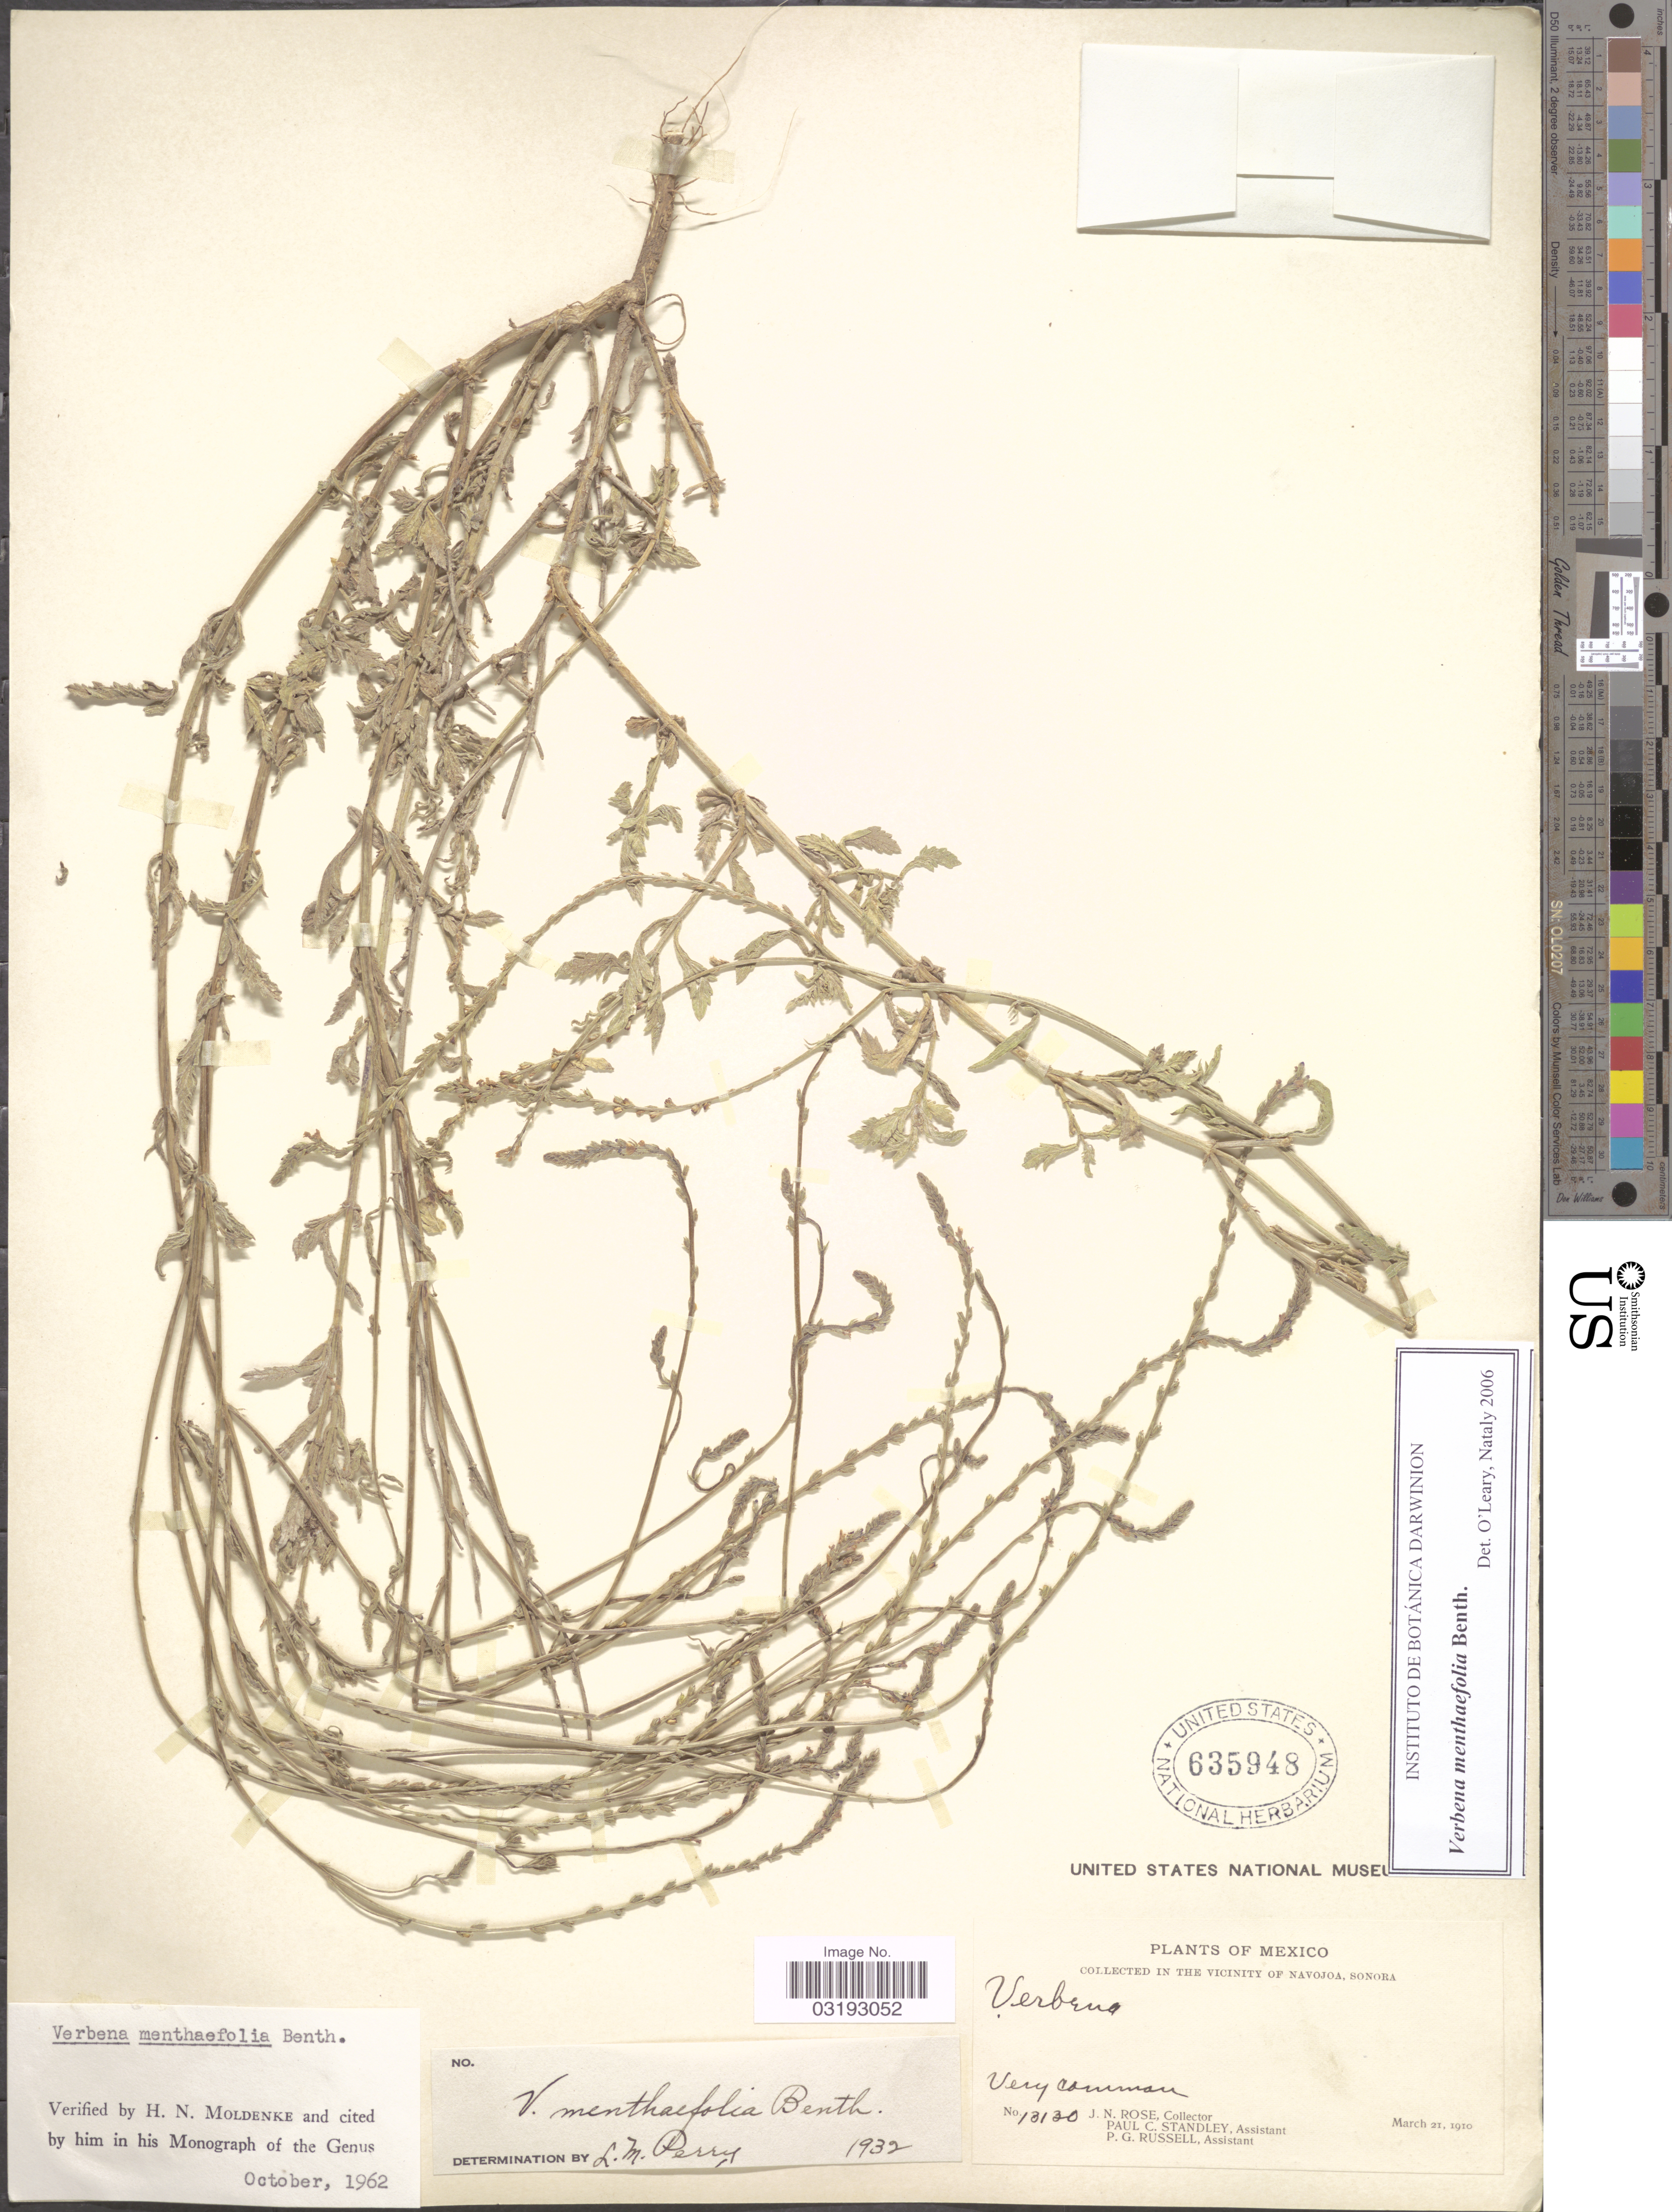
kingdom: Plantae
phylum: Tracheophyta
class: Magnoliopsida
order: Lamiales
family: Verbenaceae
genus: Verbena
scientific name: Verbena menthaefolia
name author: Benth.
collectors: J. N. Rose, P. C. Standley & P. G. Russell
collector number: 13130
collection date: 1910-03-21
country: Mexico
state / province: Sonora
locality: In the vicinity of Navojoa.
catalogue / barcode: US 635948